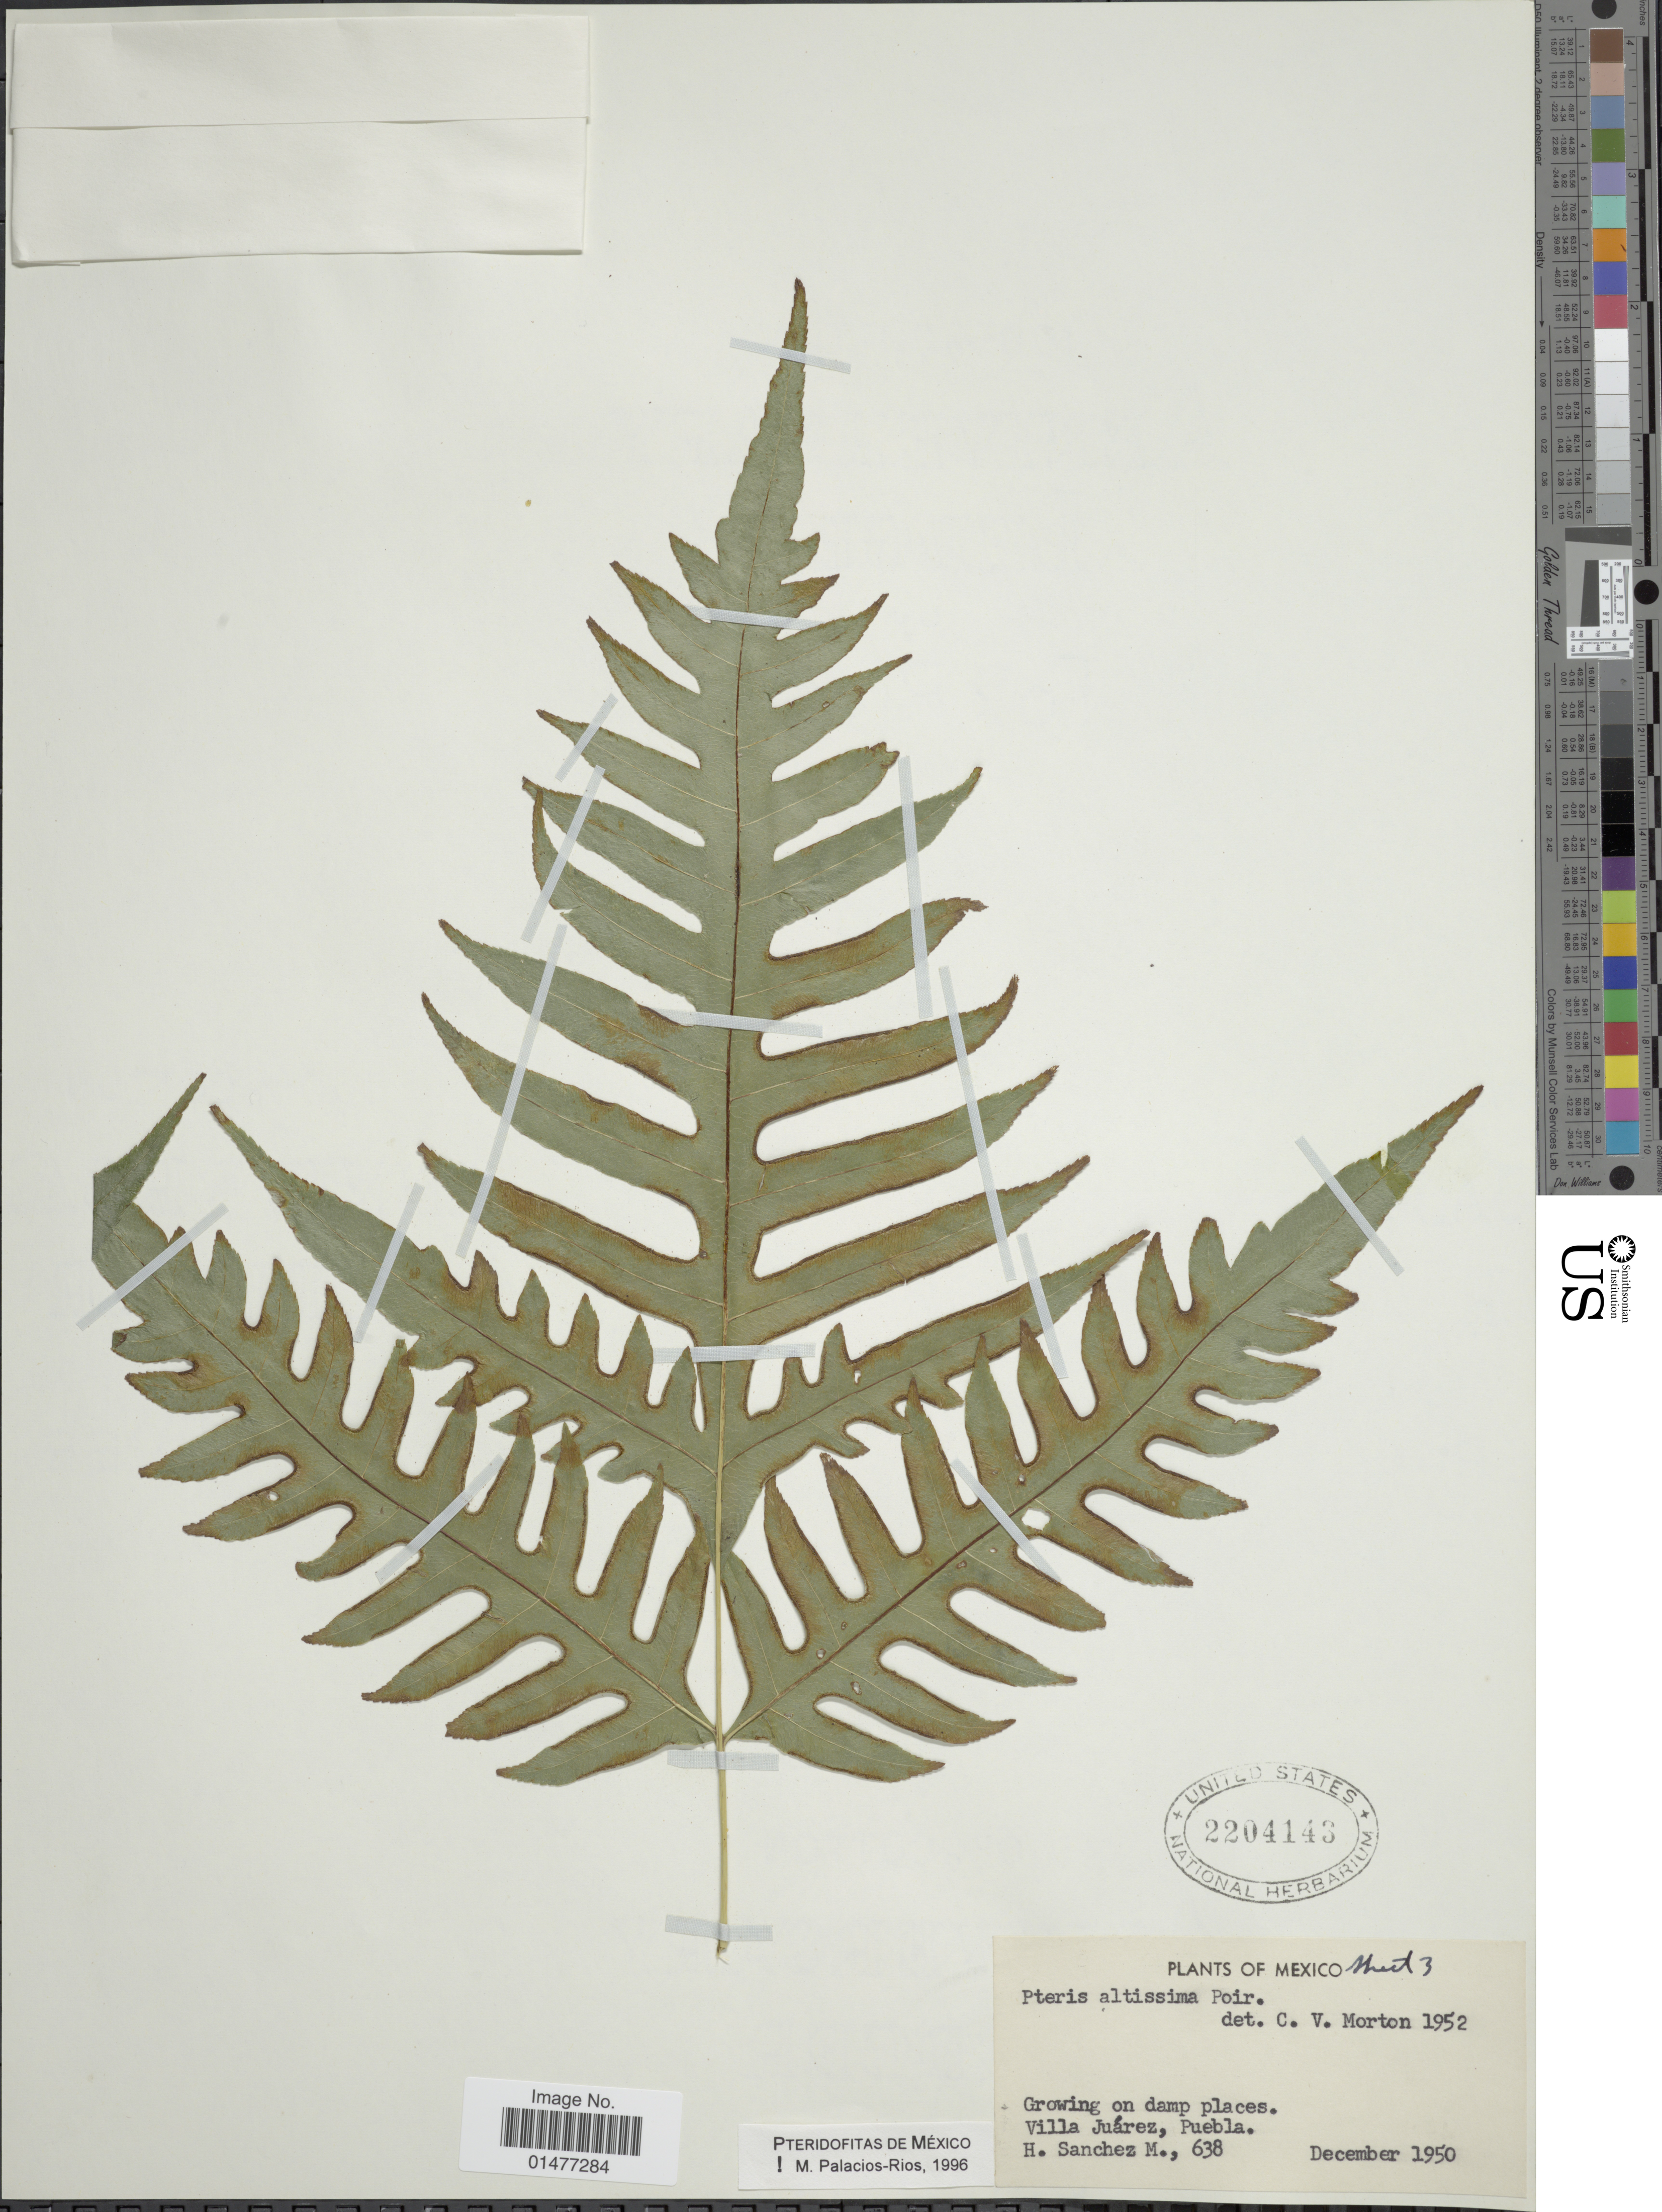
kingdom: Plantae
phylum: Tracheophyta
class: Polypodiopsida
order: Polypodiales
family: Pteridaceae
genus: Pteris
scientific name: Pteris altissima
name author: Poir.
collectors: H. Sánchez-Mejorada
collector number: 638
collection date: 1950-12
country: Mexico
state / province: Puebla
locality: Plants of Mexico, Growing on damp places, Villa Juarez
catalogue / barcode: US 2204143